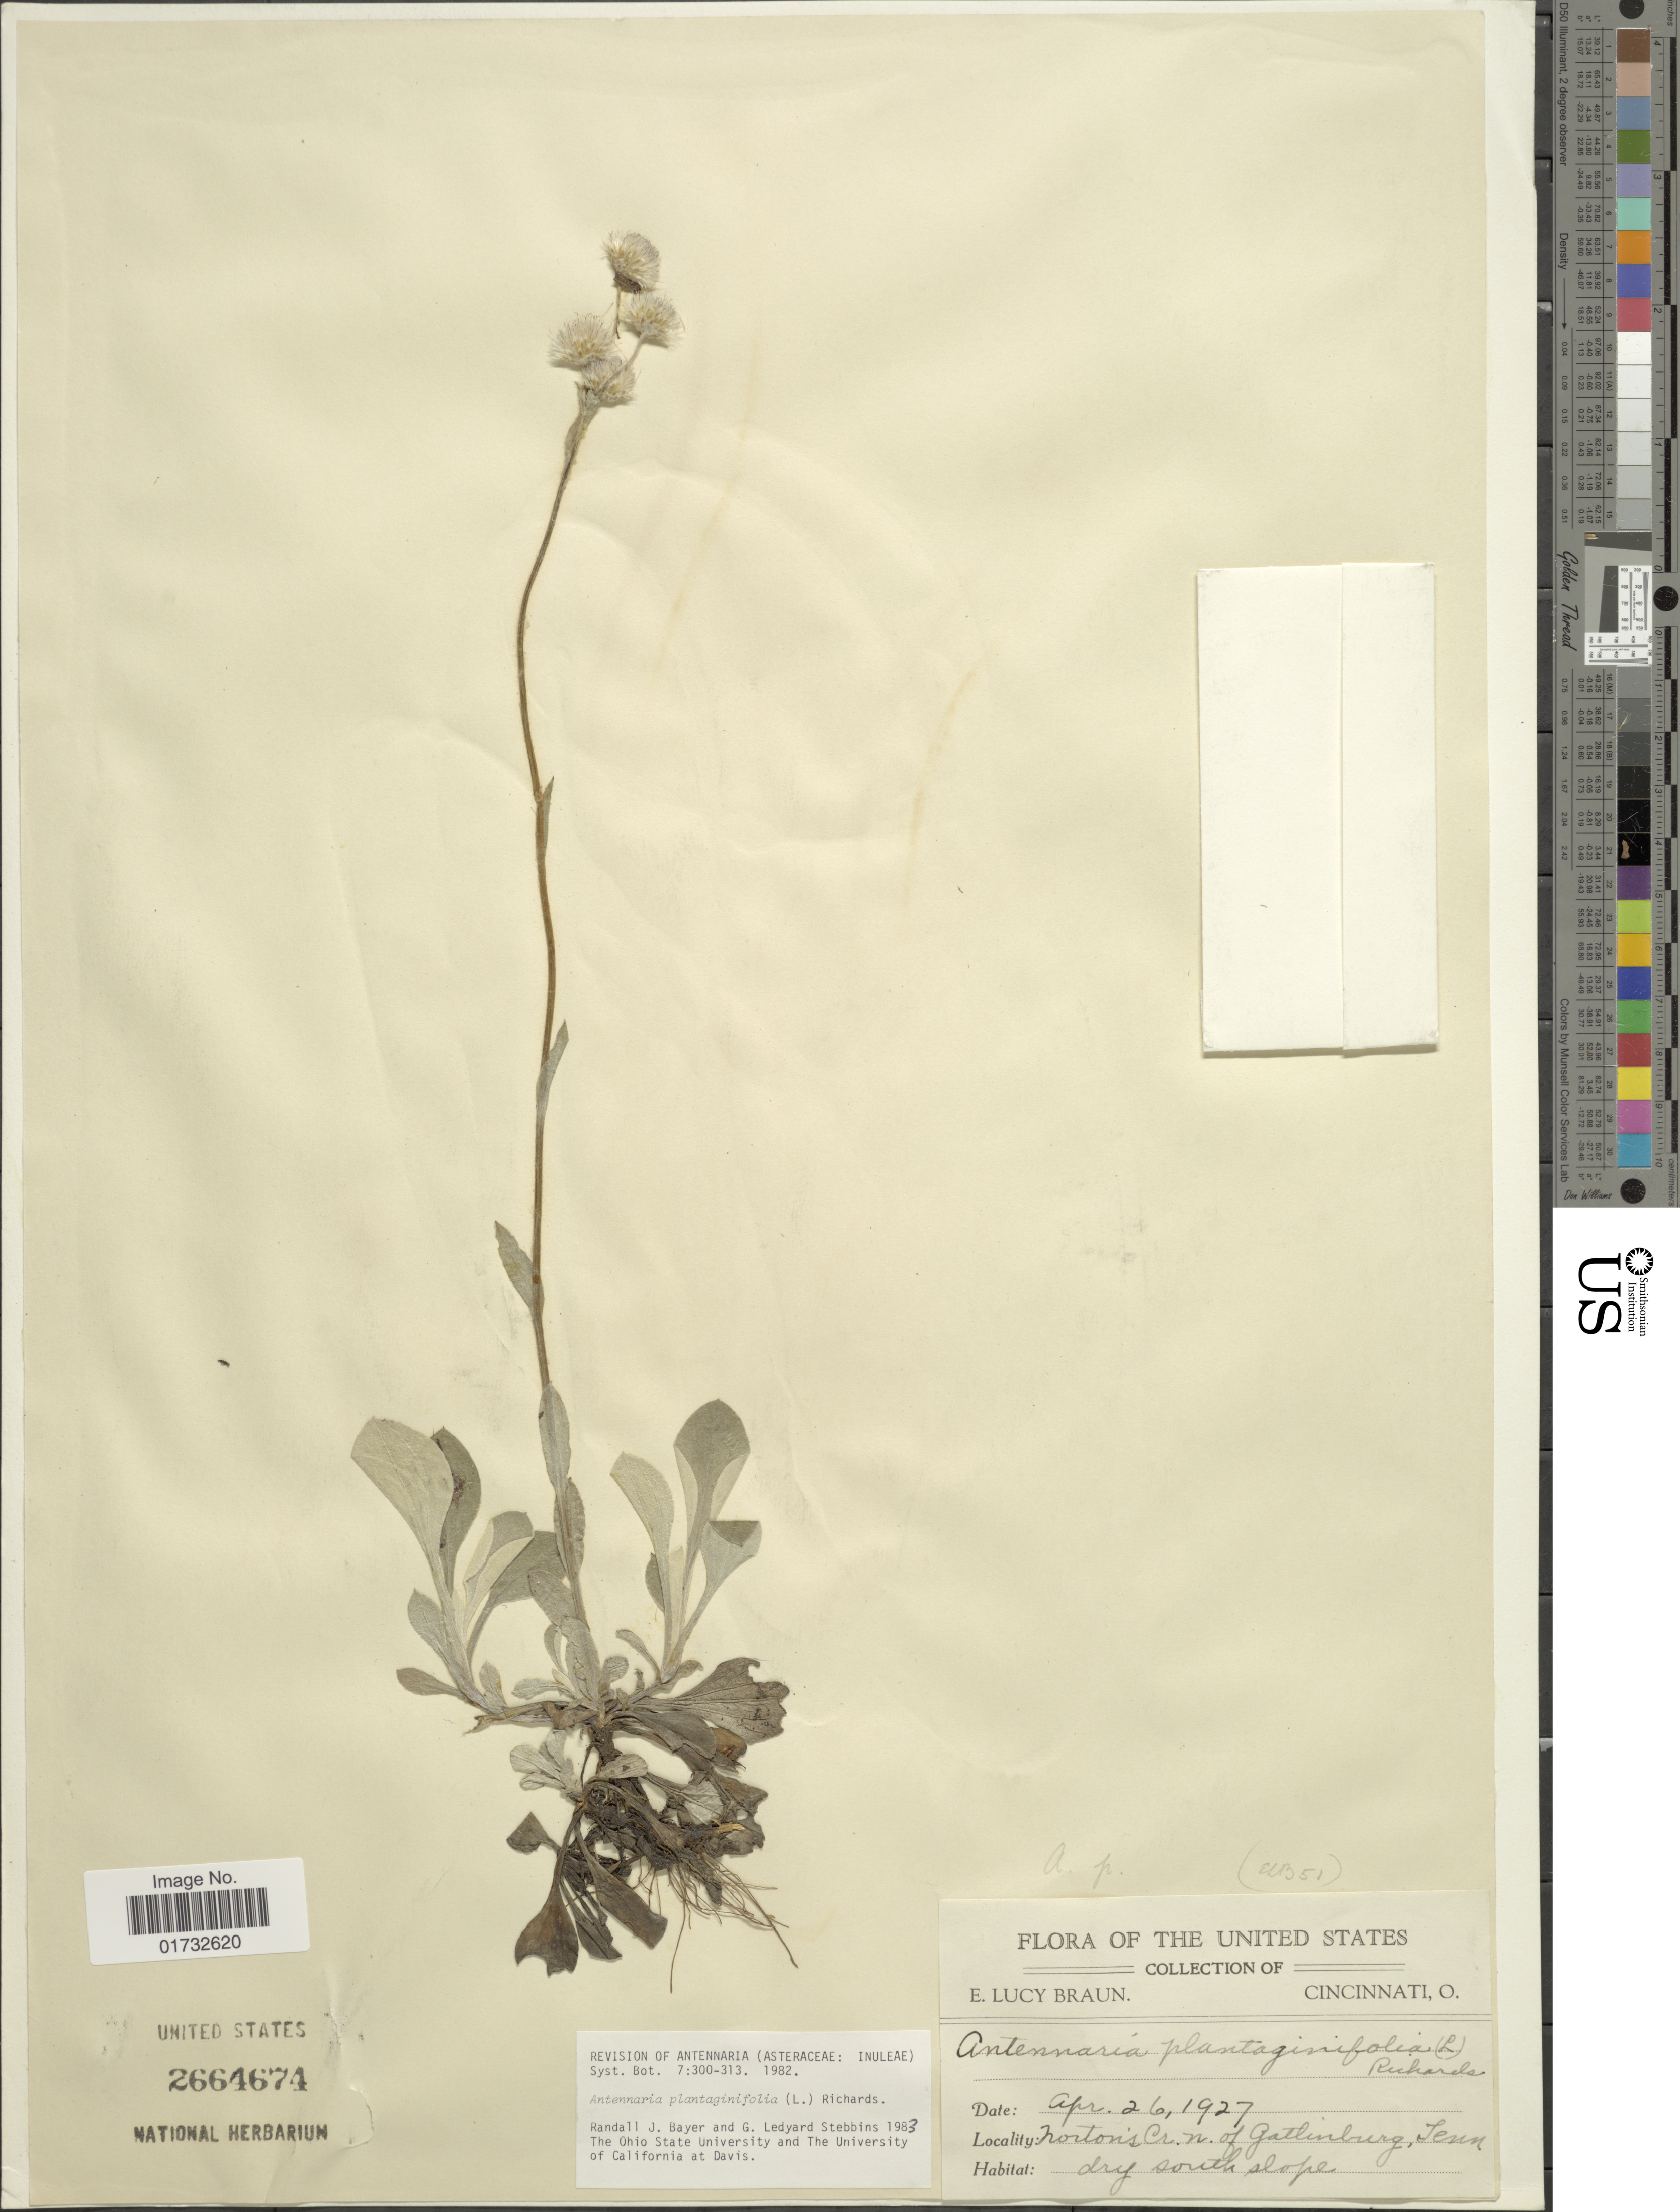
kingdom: Plantae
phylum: Tracheophyta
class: Magnoliopsida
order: Asterales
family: Asteraceae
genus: Antennaria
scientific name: Antennaria plantaginifolia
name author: (L.) Richardson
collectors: E. L. Braun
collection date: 1927-04-26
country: United States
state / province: Tennessee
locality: Norton's Cr. n. of Gatlinburg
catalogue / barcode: US 2664674